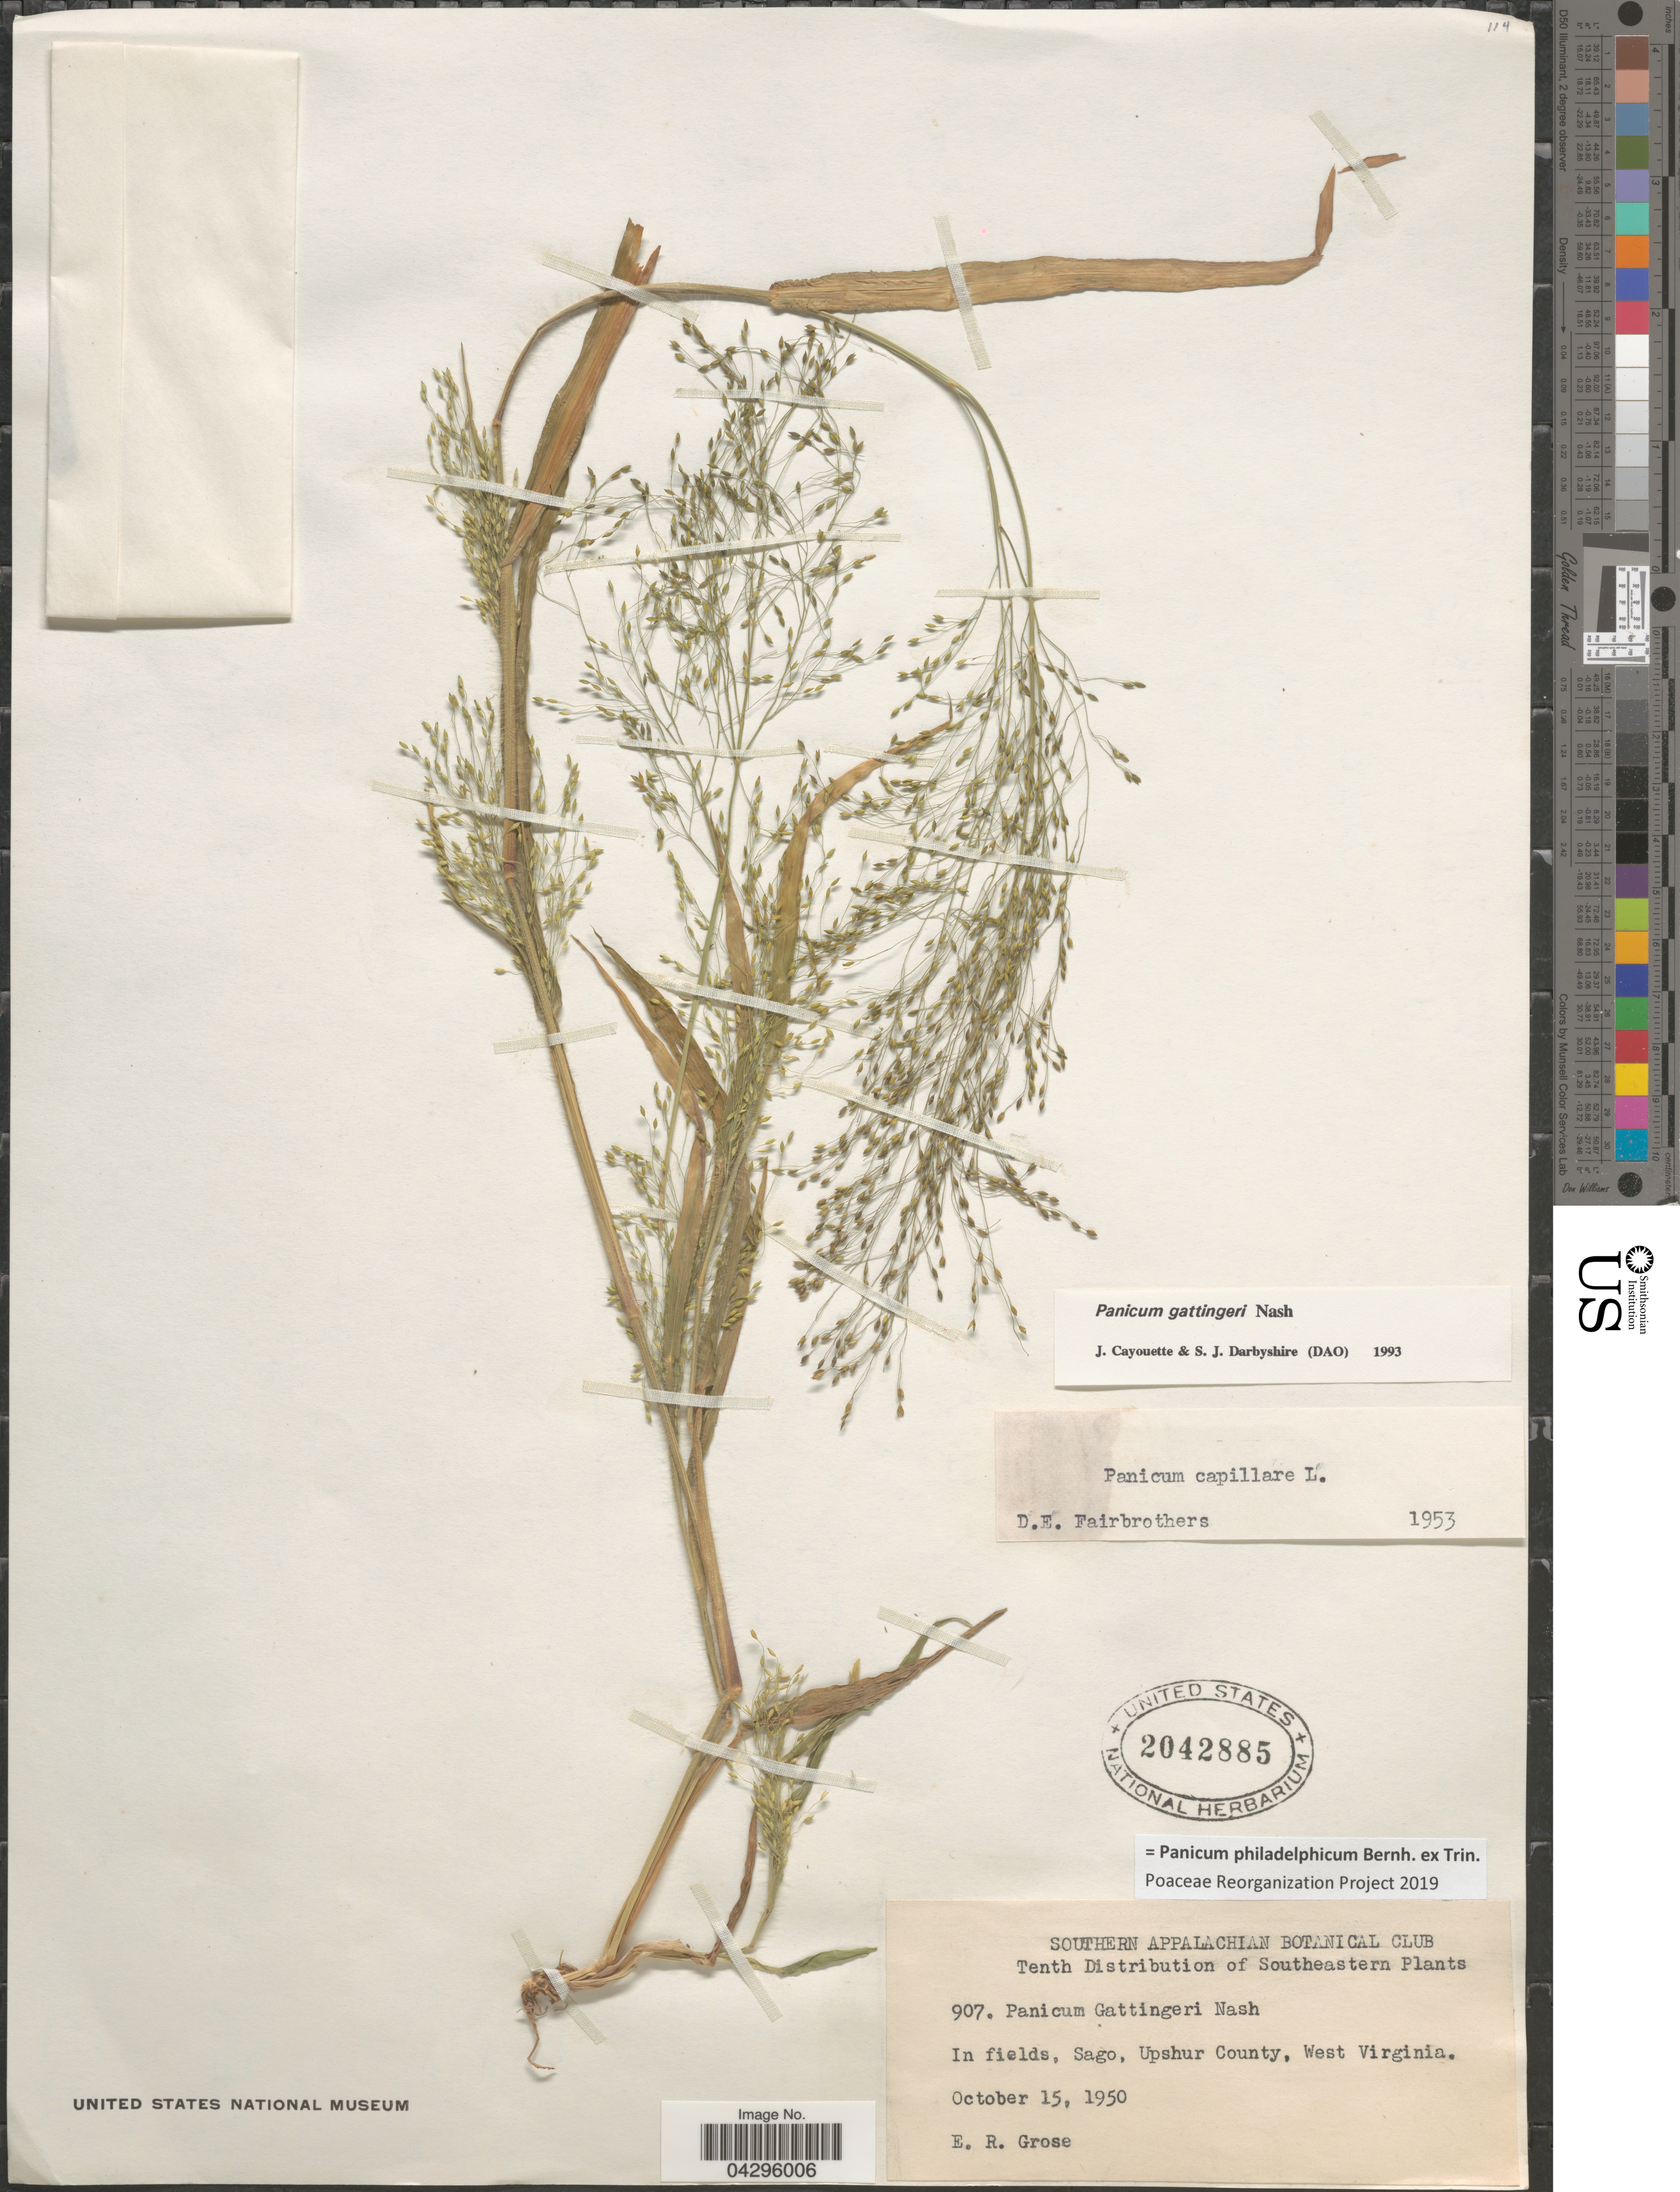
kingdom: Plantae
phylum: Tracheophyta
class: Liliopsida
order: Poales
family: Poaceae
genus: Panicum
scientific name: Panicum philadelphicum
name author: Bernh. ex Trin.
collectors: E. Grose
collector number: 907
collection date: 1950-10-15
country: United States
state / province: West Virginia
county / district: Upshur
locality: Southeastern. In fields, Sago, Upshur County.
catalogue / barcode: US 2042885